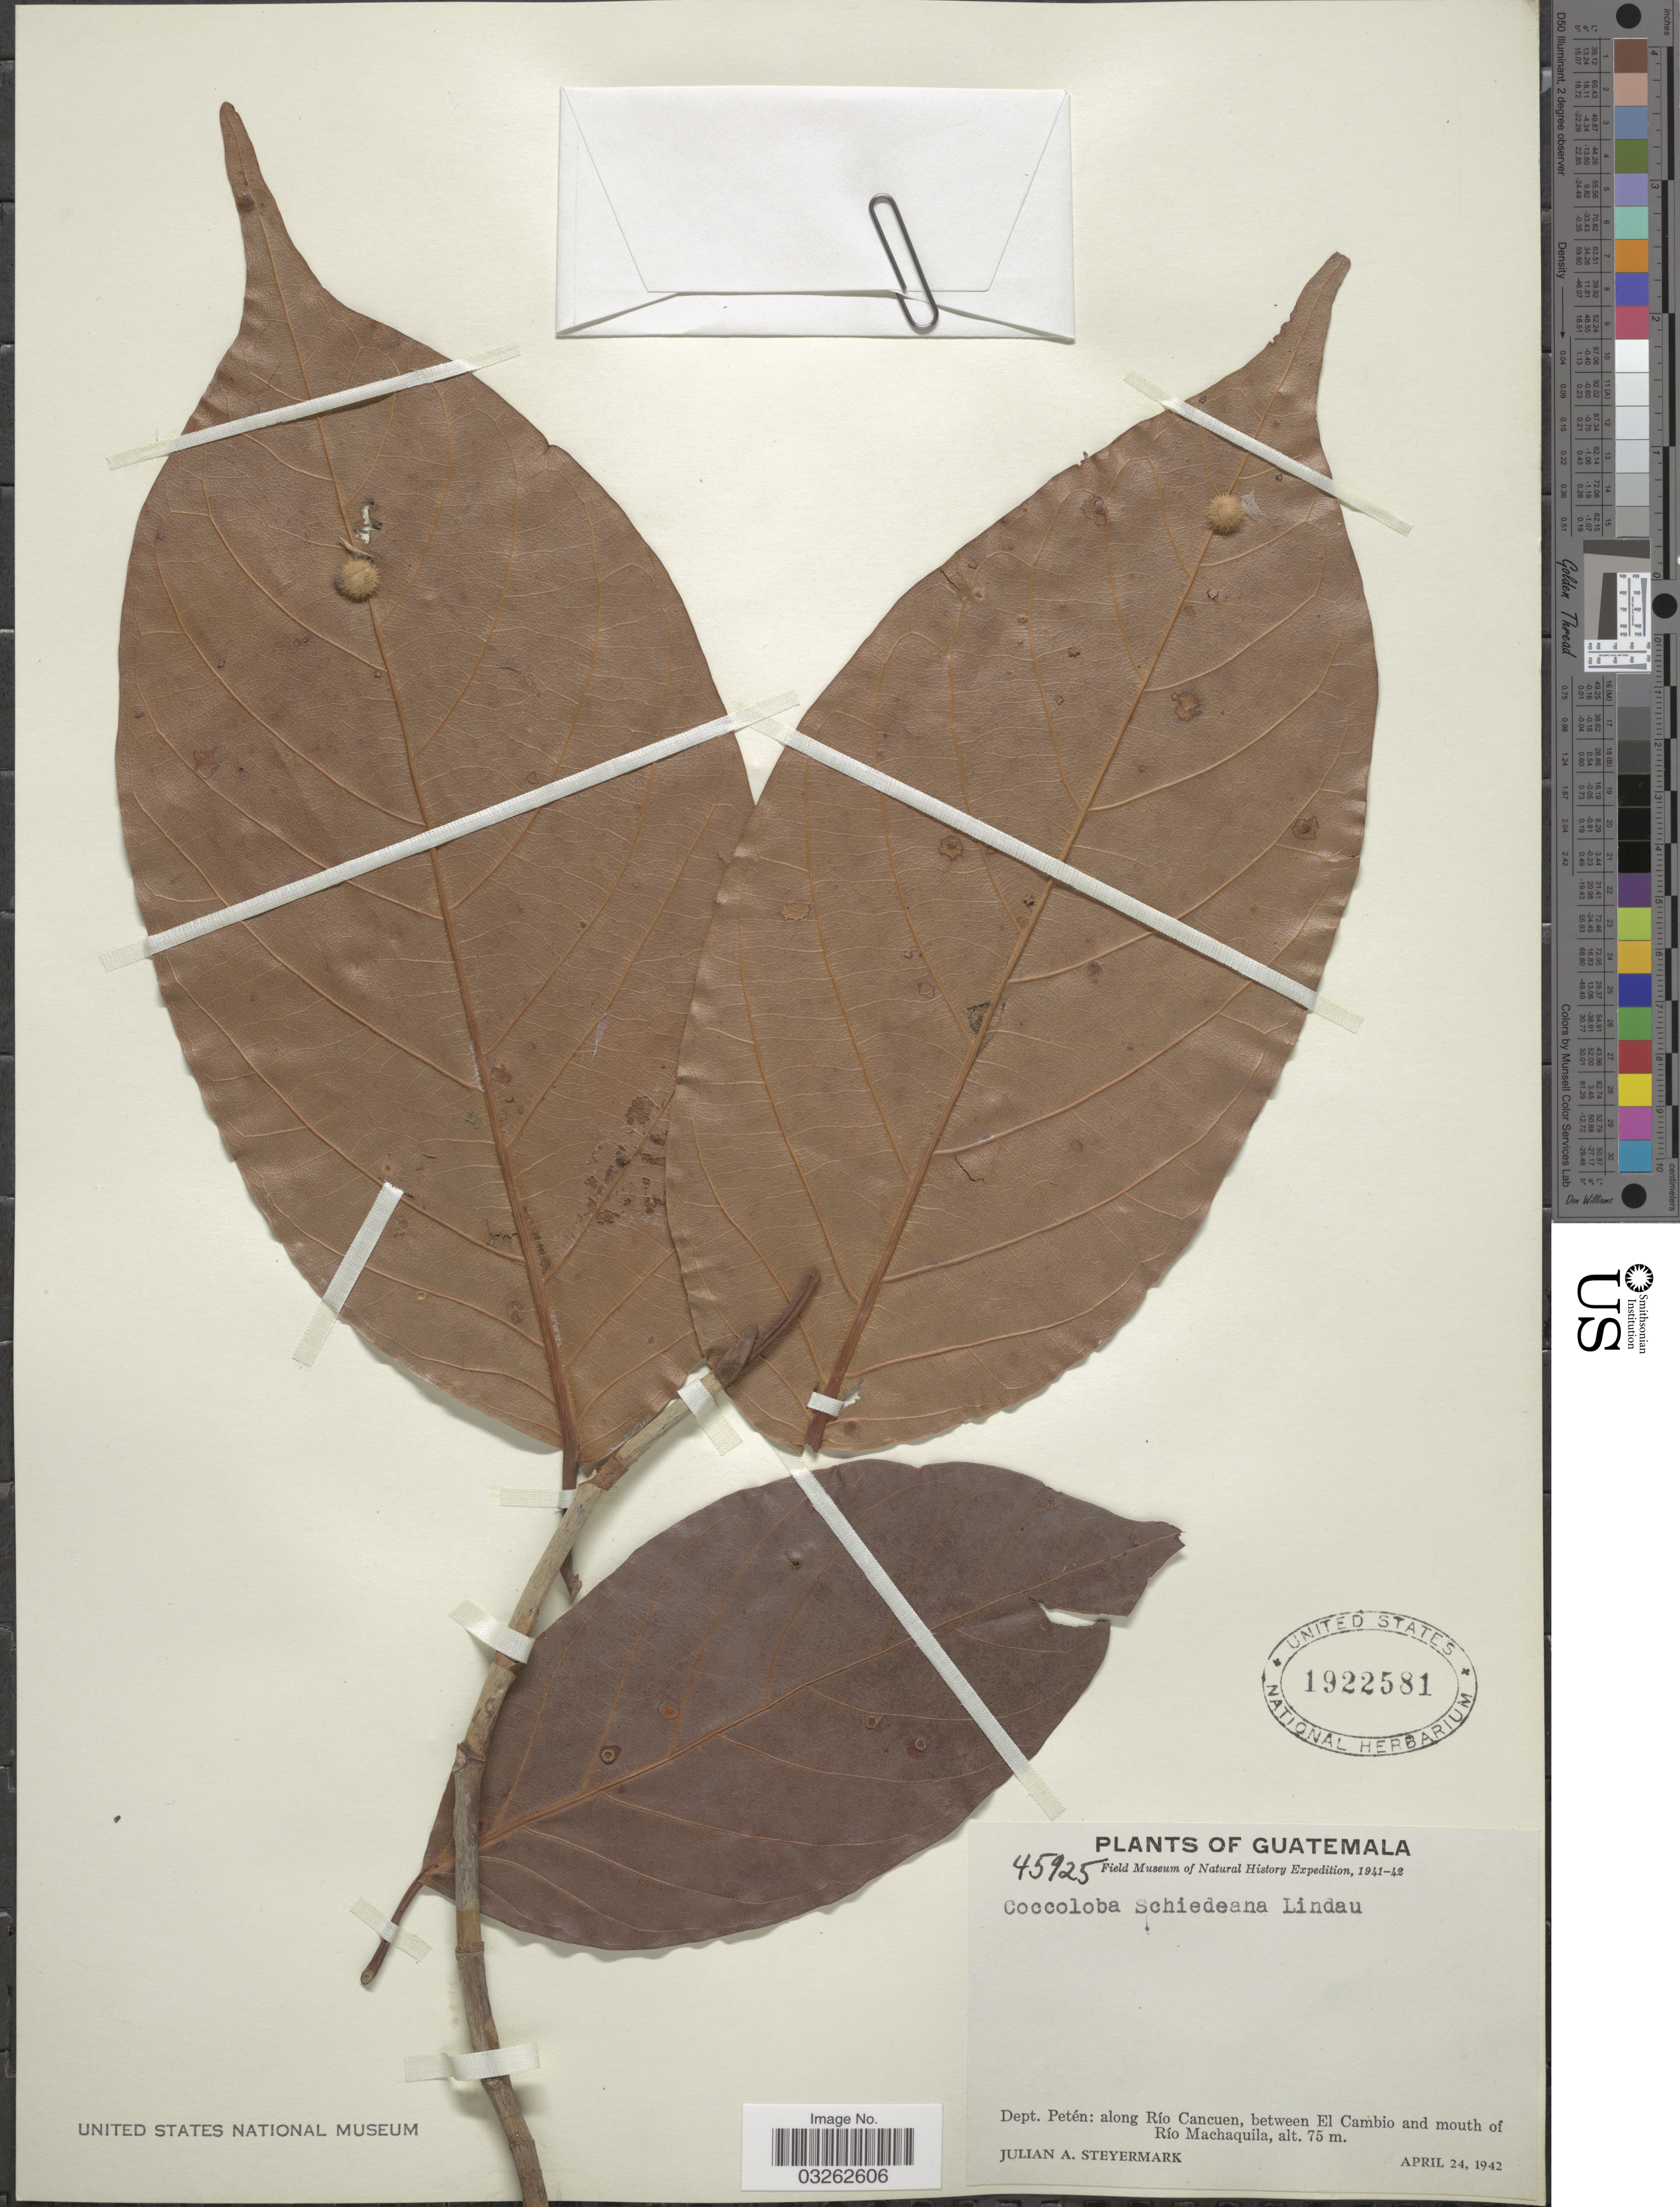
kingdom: Plantae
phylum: Tracheophyta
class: Magnoliopsida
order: Caryophyllales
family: Polygonaceae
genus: Coccoloba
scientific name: Coccoloba barbadensis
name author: Jacq.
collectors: J. Steyermark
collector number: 45925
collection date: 1942-04-24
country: Guatemala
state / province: El Petén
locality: Dept. Petén: along Río Cancuen, between El Cambio and mouth of Río Machaquila.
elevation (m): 75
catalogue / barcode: US 1922581